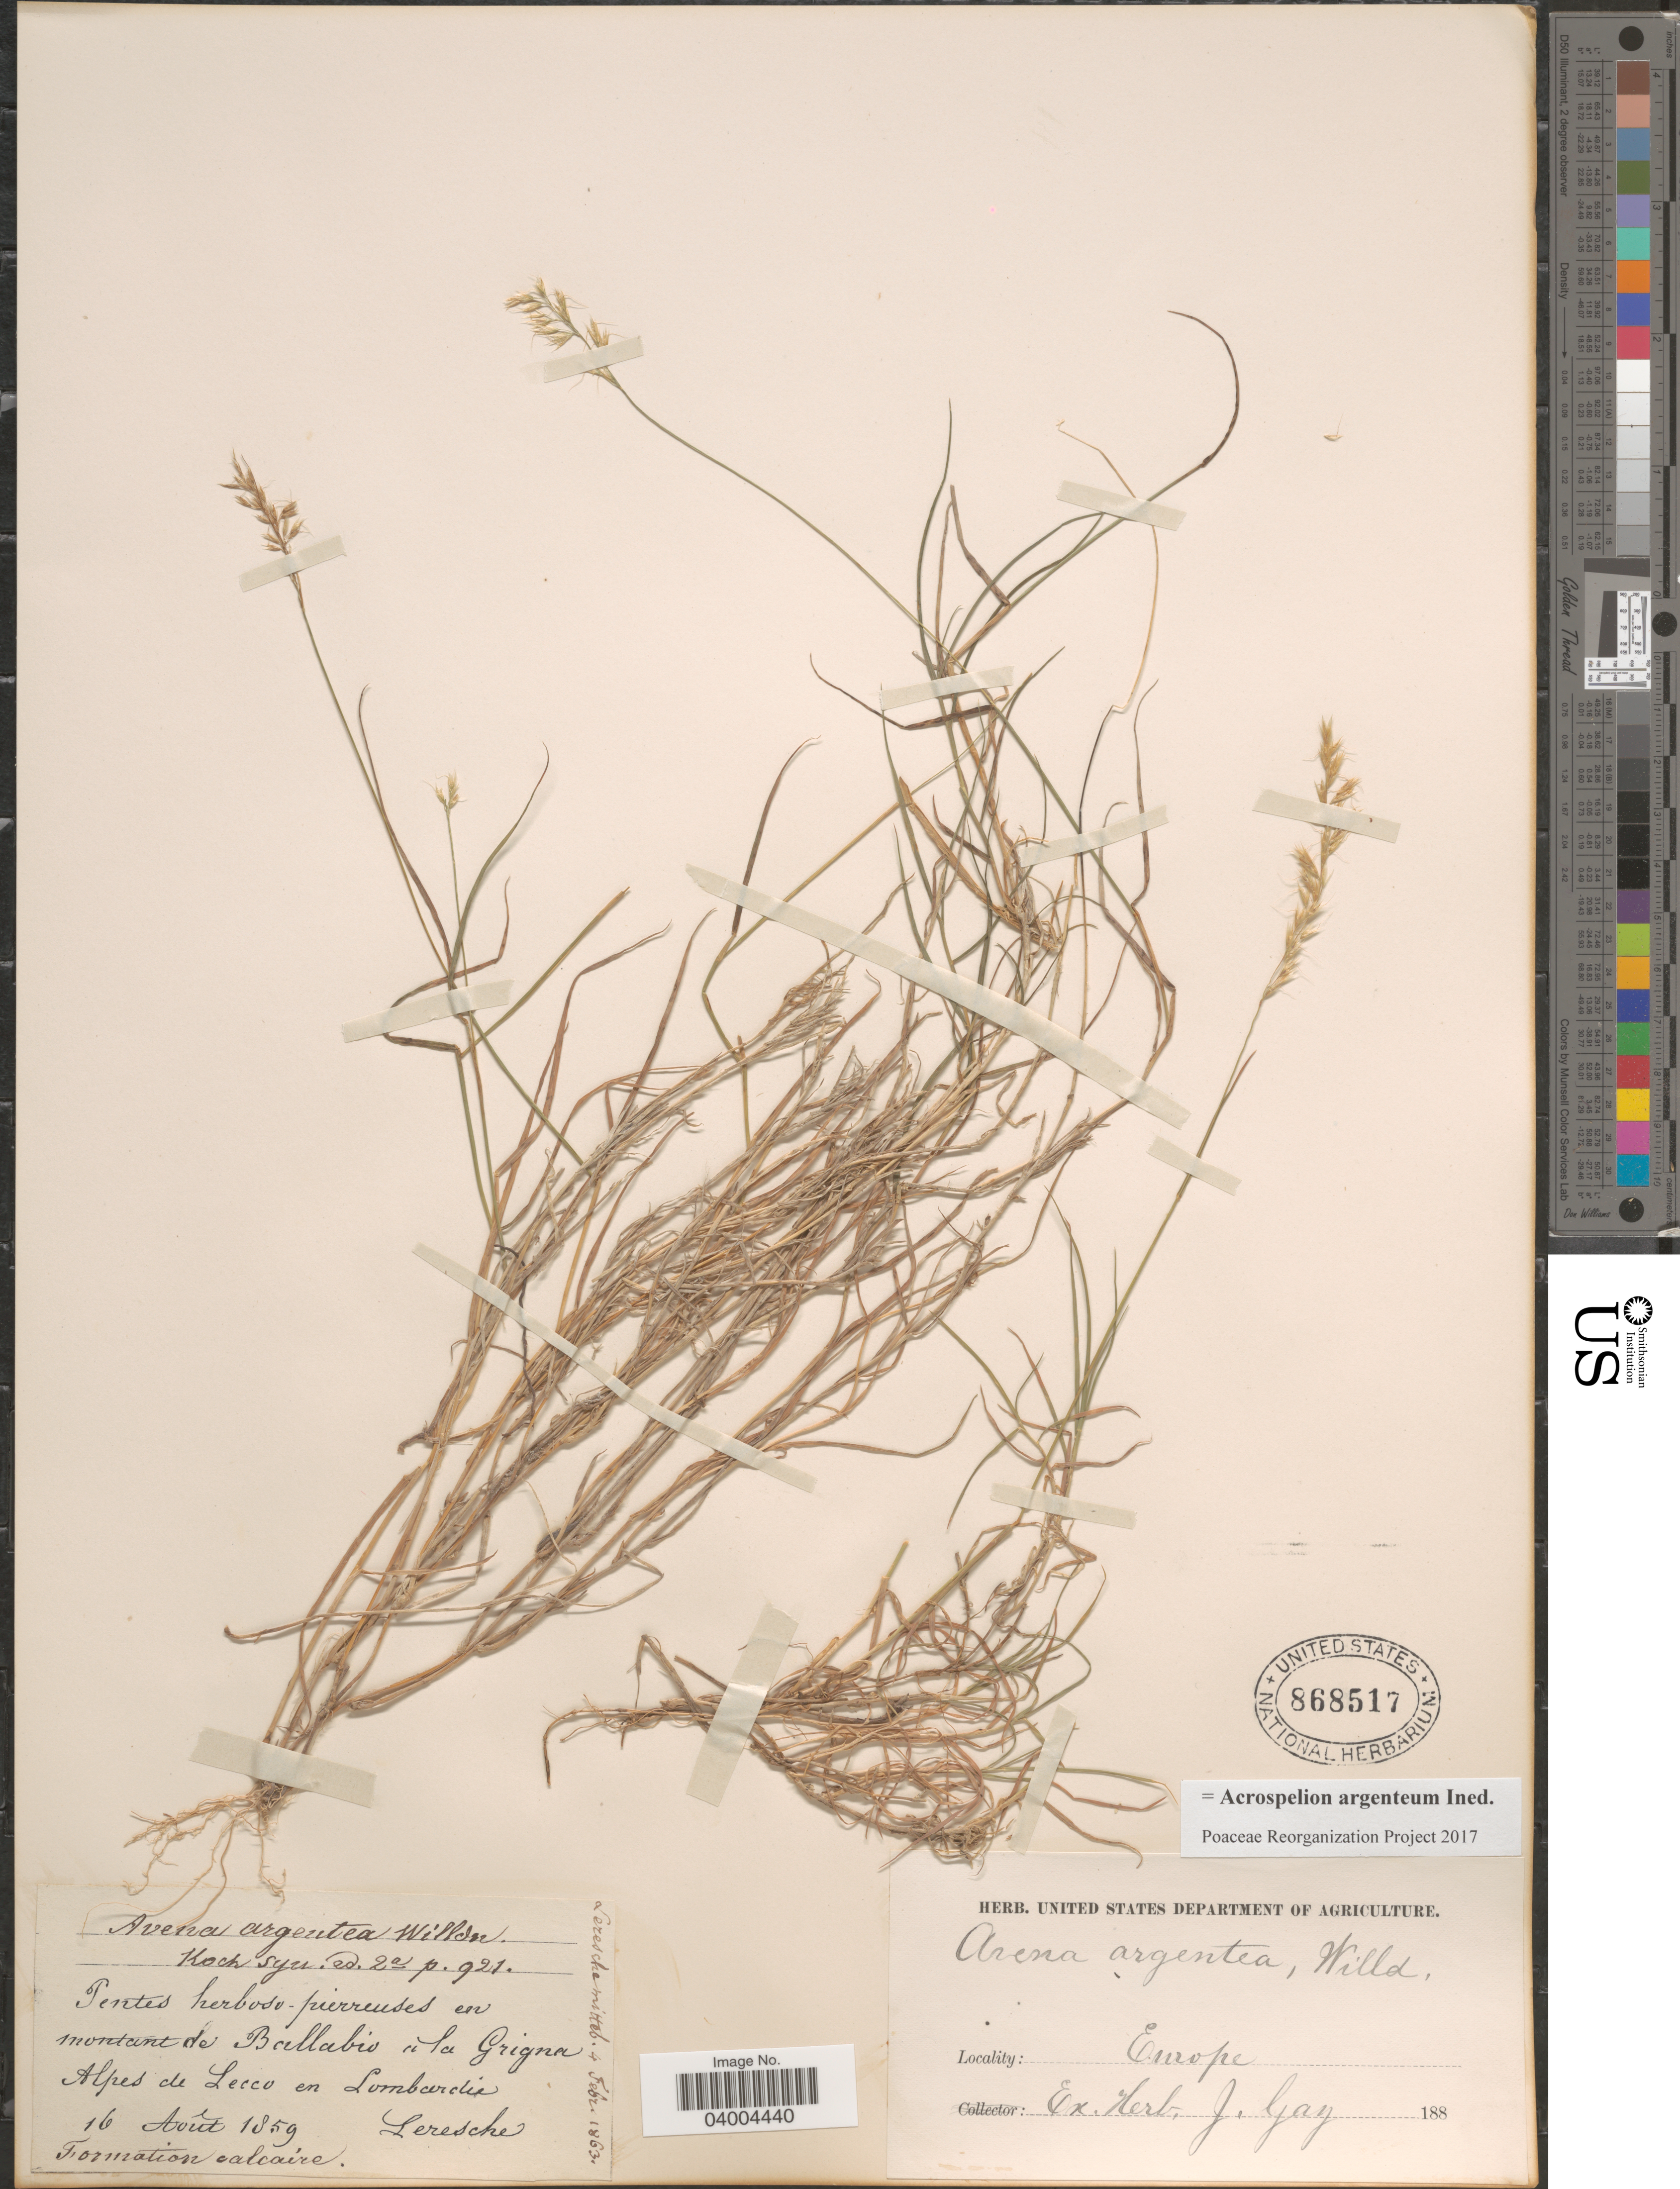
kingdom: Plantae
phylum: Tracheophyta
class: Liliopsida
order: Poales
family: Poaceae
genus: Acrospelion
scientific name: Acrospelion argenteum ined.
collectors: Leresche, --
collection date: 1859-08-16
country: Italy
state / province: Lombardy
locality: En montant de Ballabio a La Grigna Alpes de Lecco en Lombardie.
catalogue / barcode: US 868517